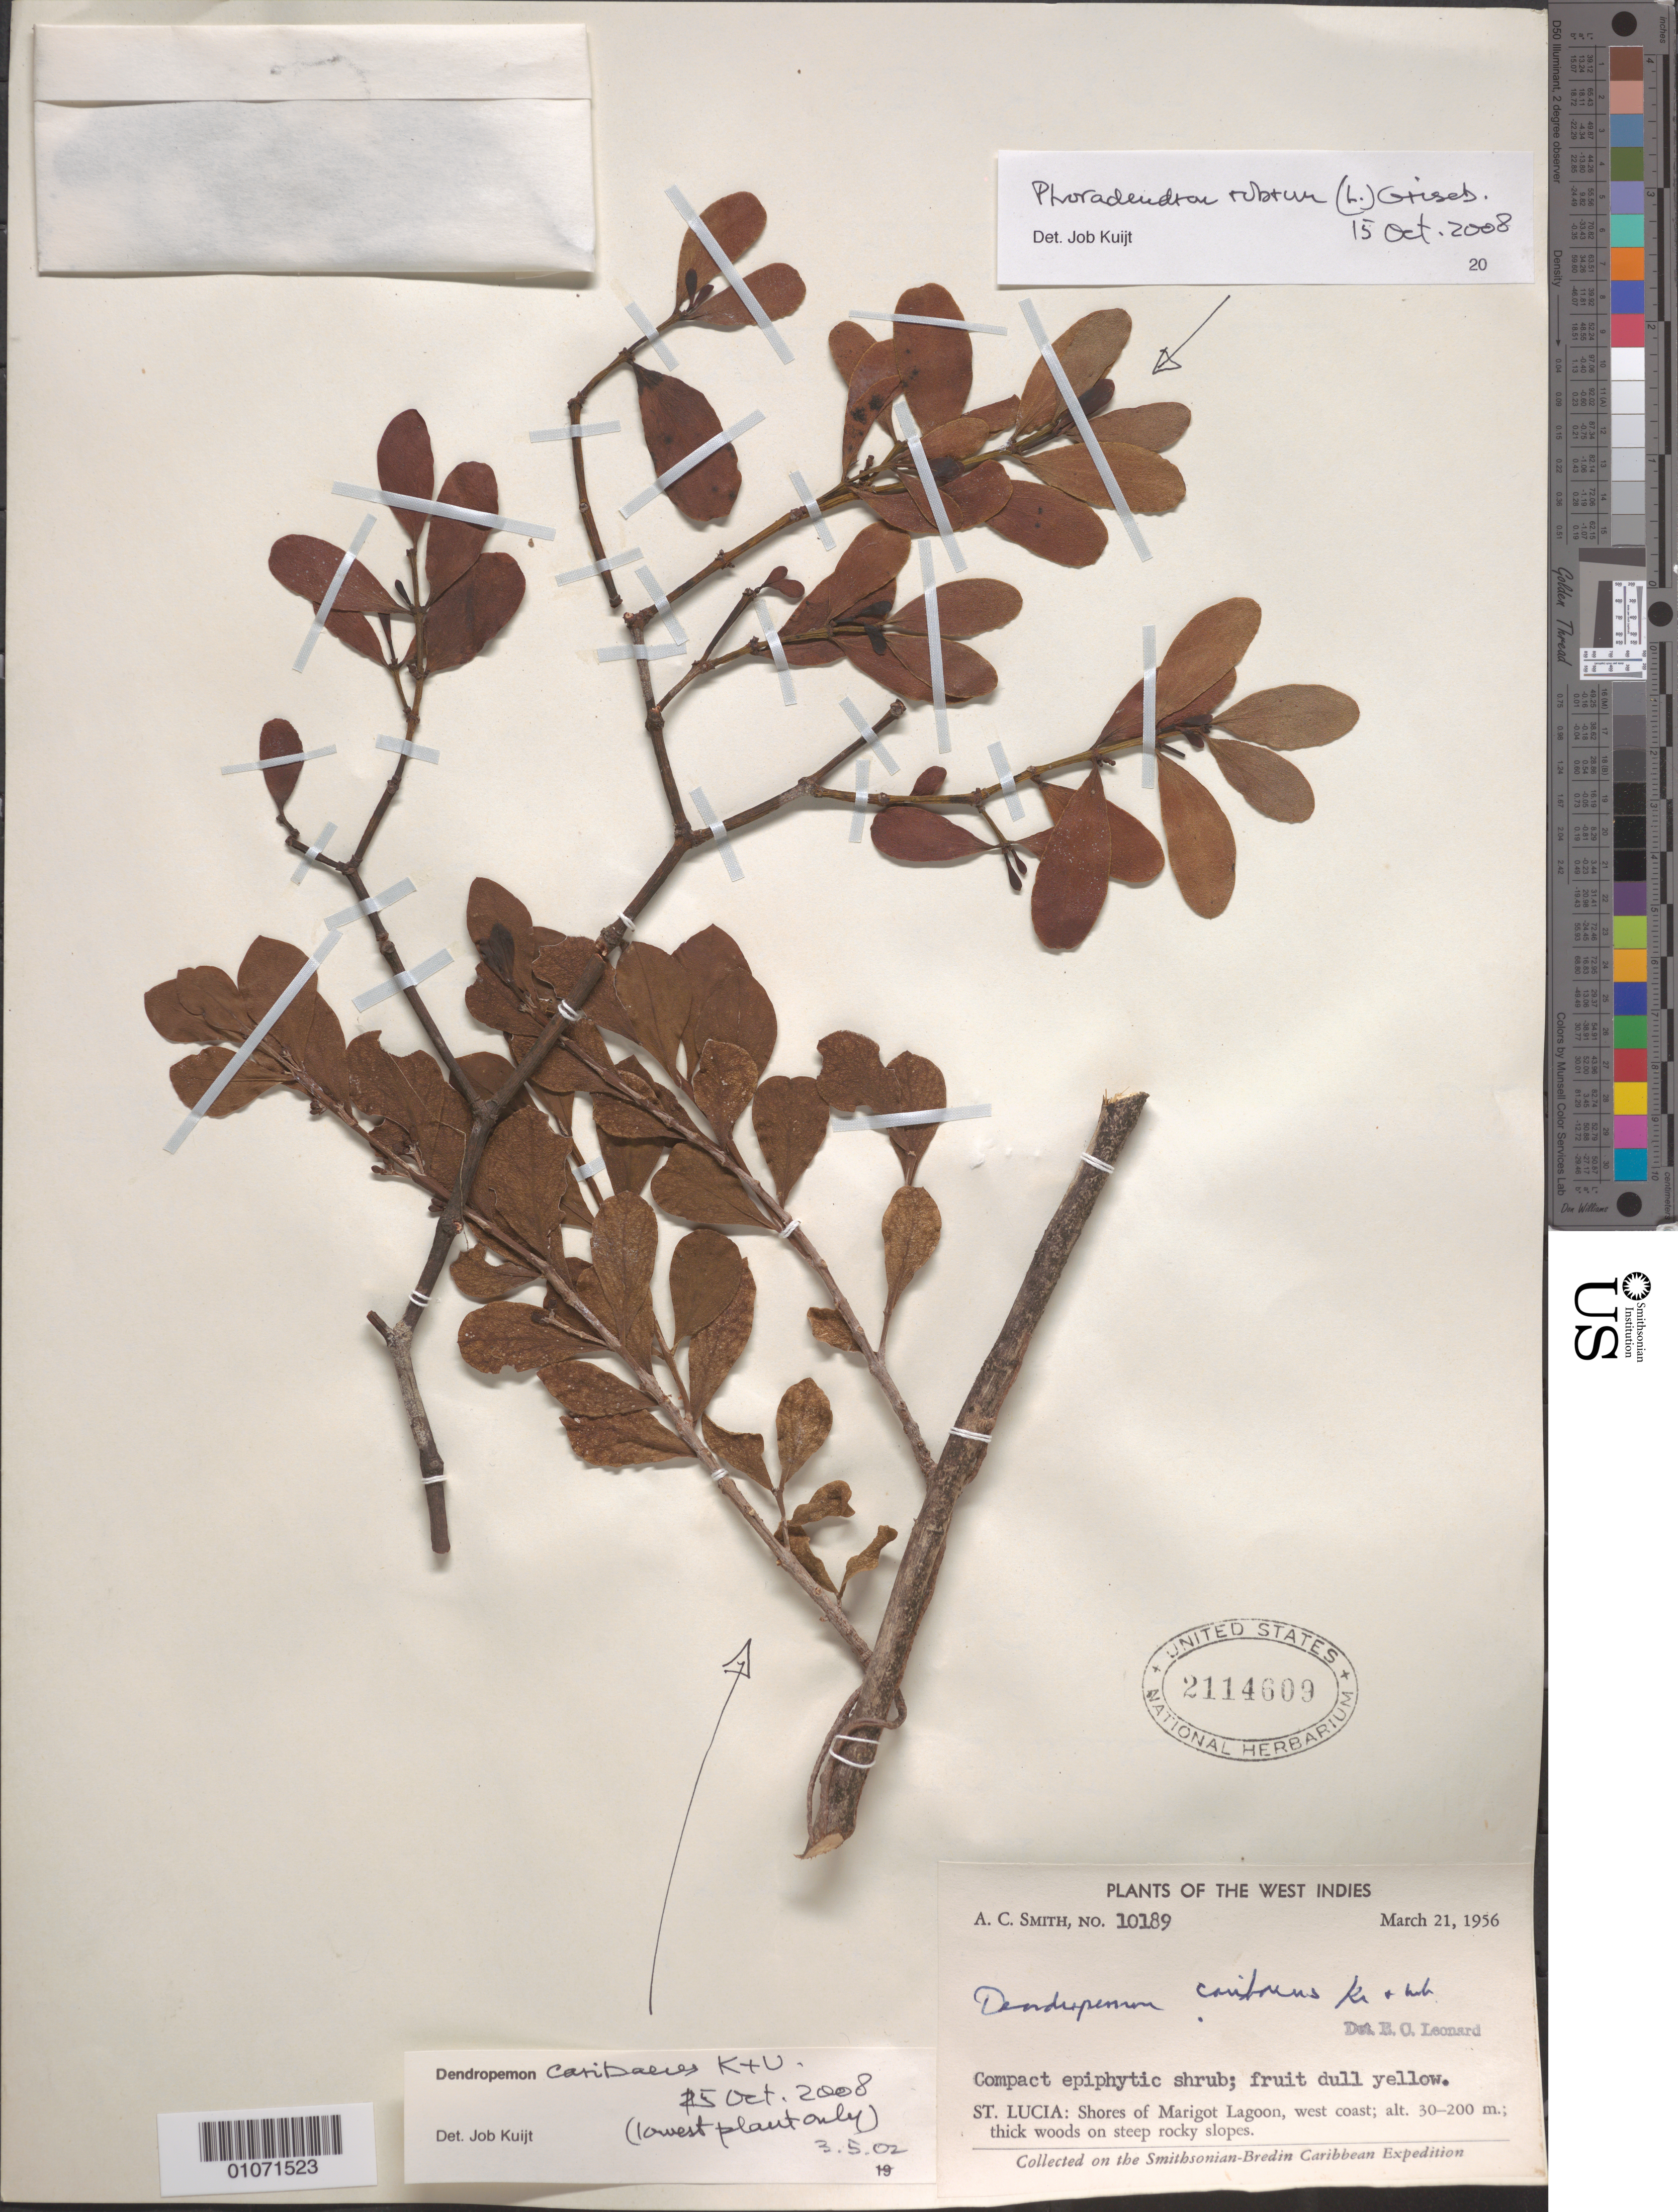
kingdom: Plantae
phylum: Tracheophyta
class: Magnoliopsida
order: Santalales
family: Loranthaceae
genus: Dendropemon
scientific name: Dendropemon caribaeus var. caribaeus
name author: Krug & Urb.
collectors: A. C. Smith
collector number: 10189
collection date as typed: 21 Mar 1956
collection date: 1956-03-21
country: St. Lucia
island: St. Lucia I.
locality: Shores of Marigot lagoon, west coast.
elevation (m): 30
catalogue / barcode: US 2114609